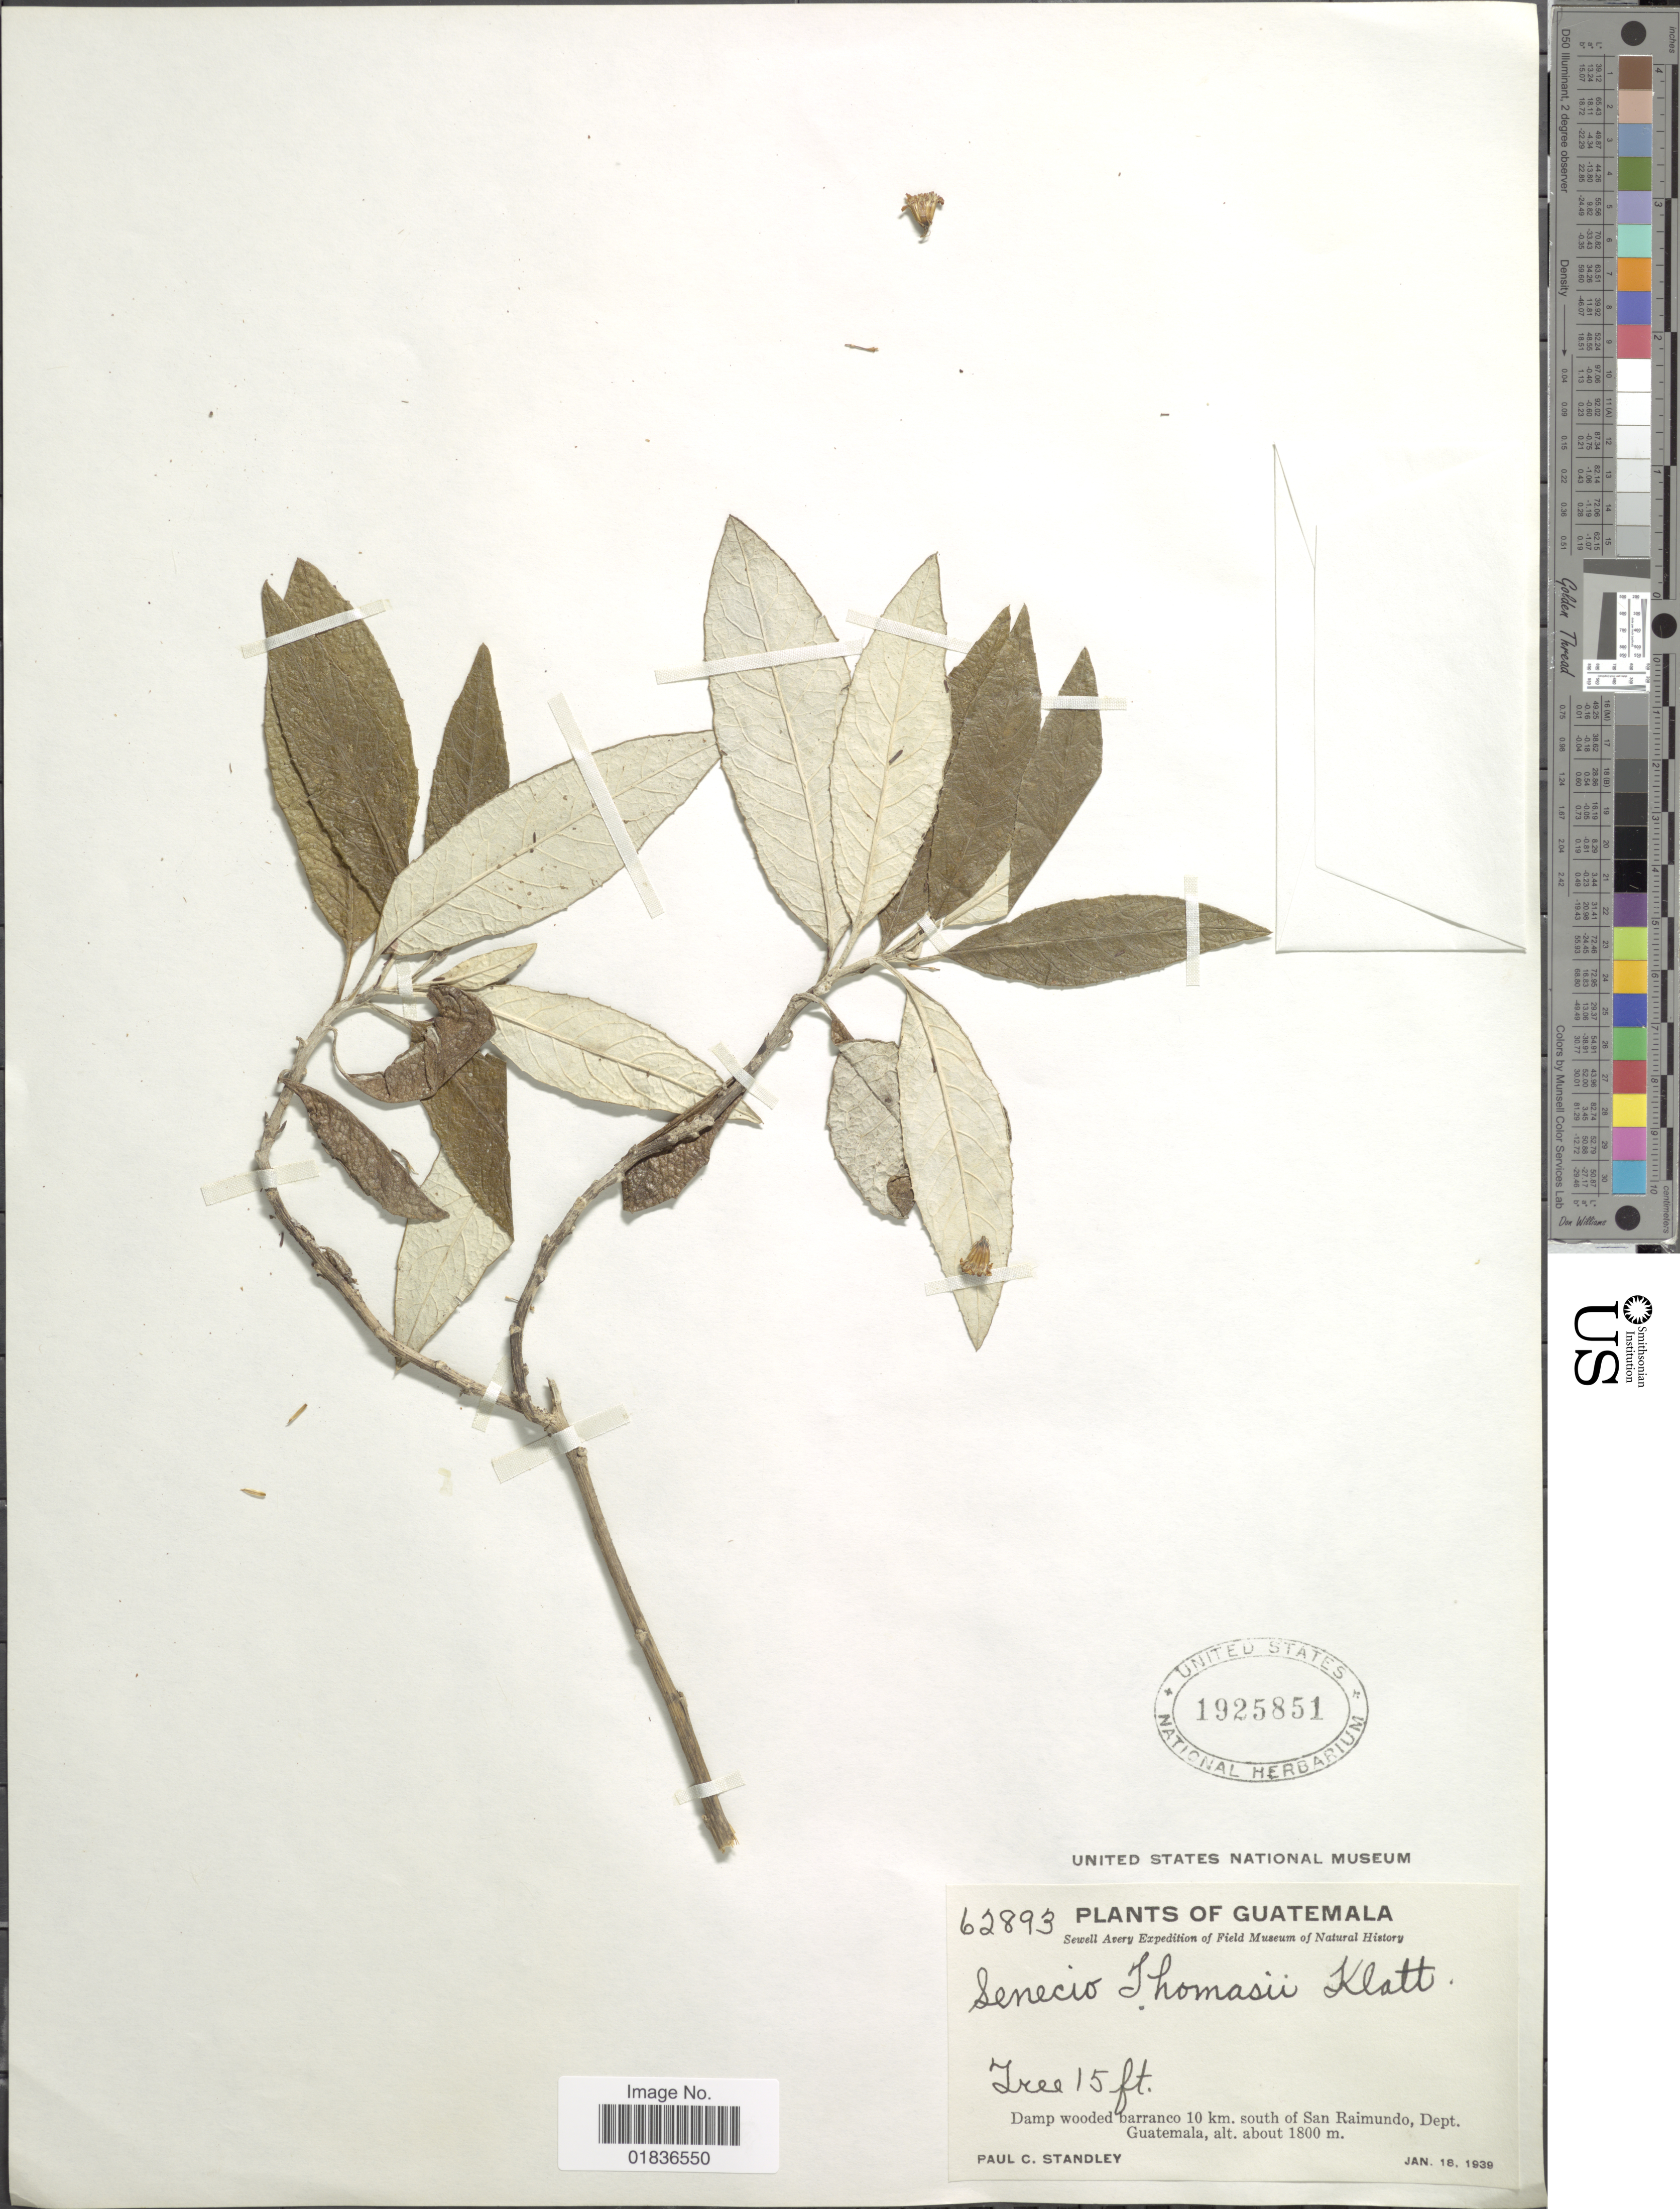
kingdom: Plantae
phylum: Tracheophyta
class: Magnoliopsida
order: Asterales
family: Asteraceae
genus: Senecio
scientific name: Senecio deppeanus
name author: Hemsl.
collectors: P. C. Standley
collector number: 62893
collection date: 1939-01-18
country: Guatemala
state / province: Guatemala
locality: Damp wooded barranco 10 km. south of San Raimundo.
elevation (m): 1800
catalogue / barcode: US 1925851